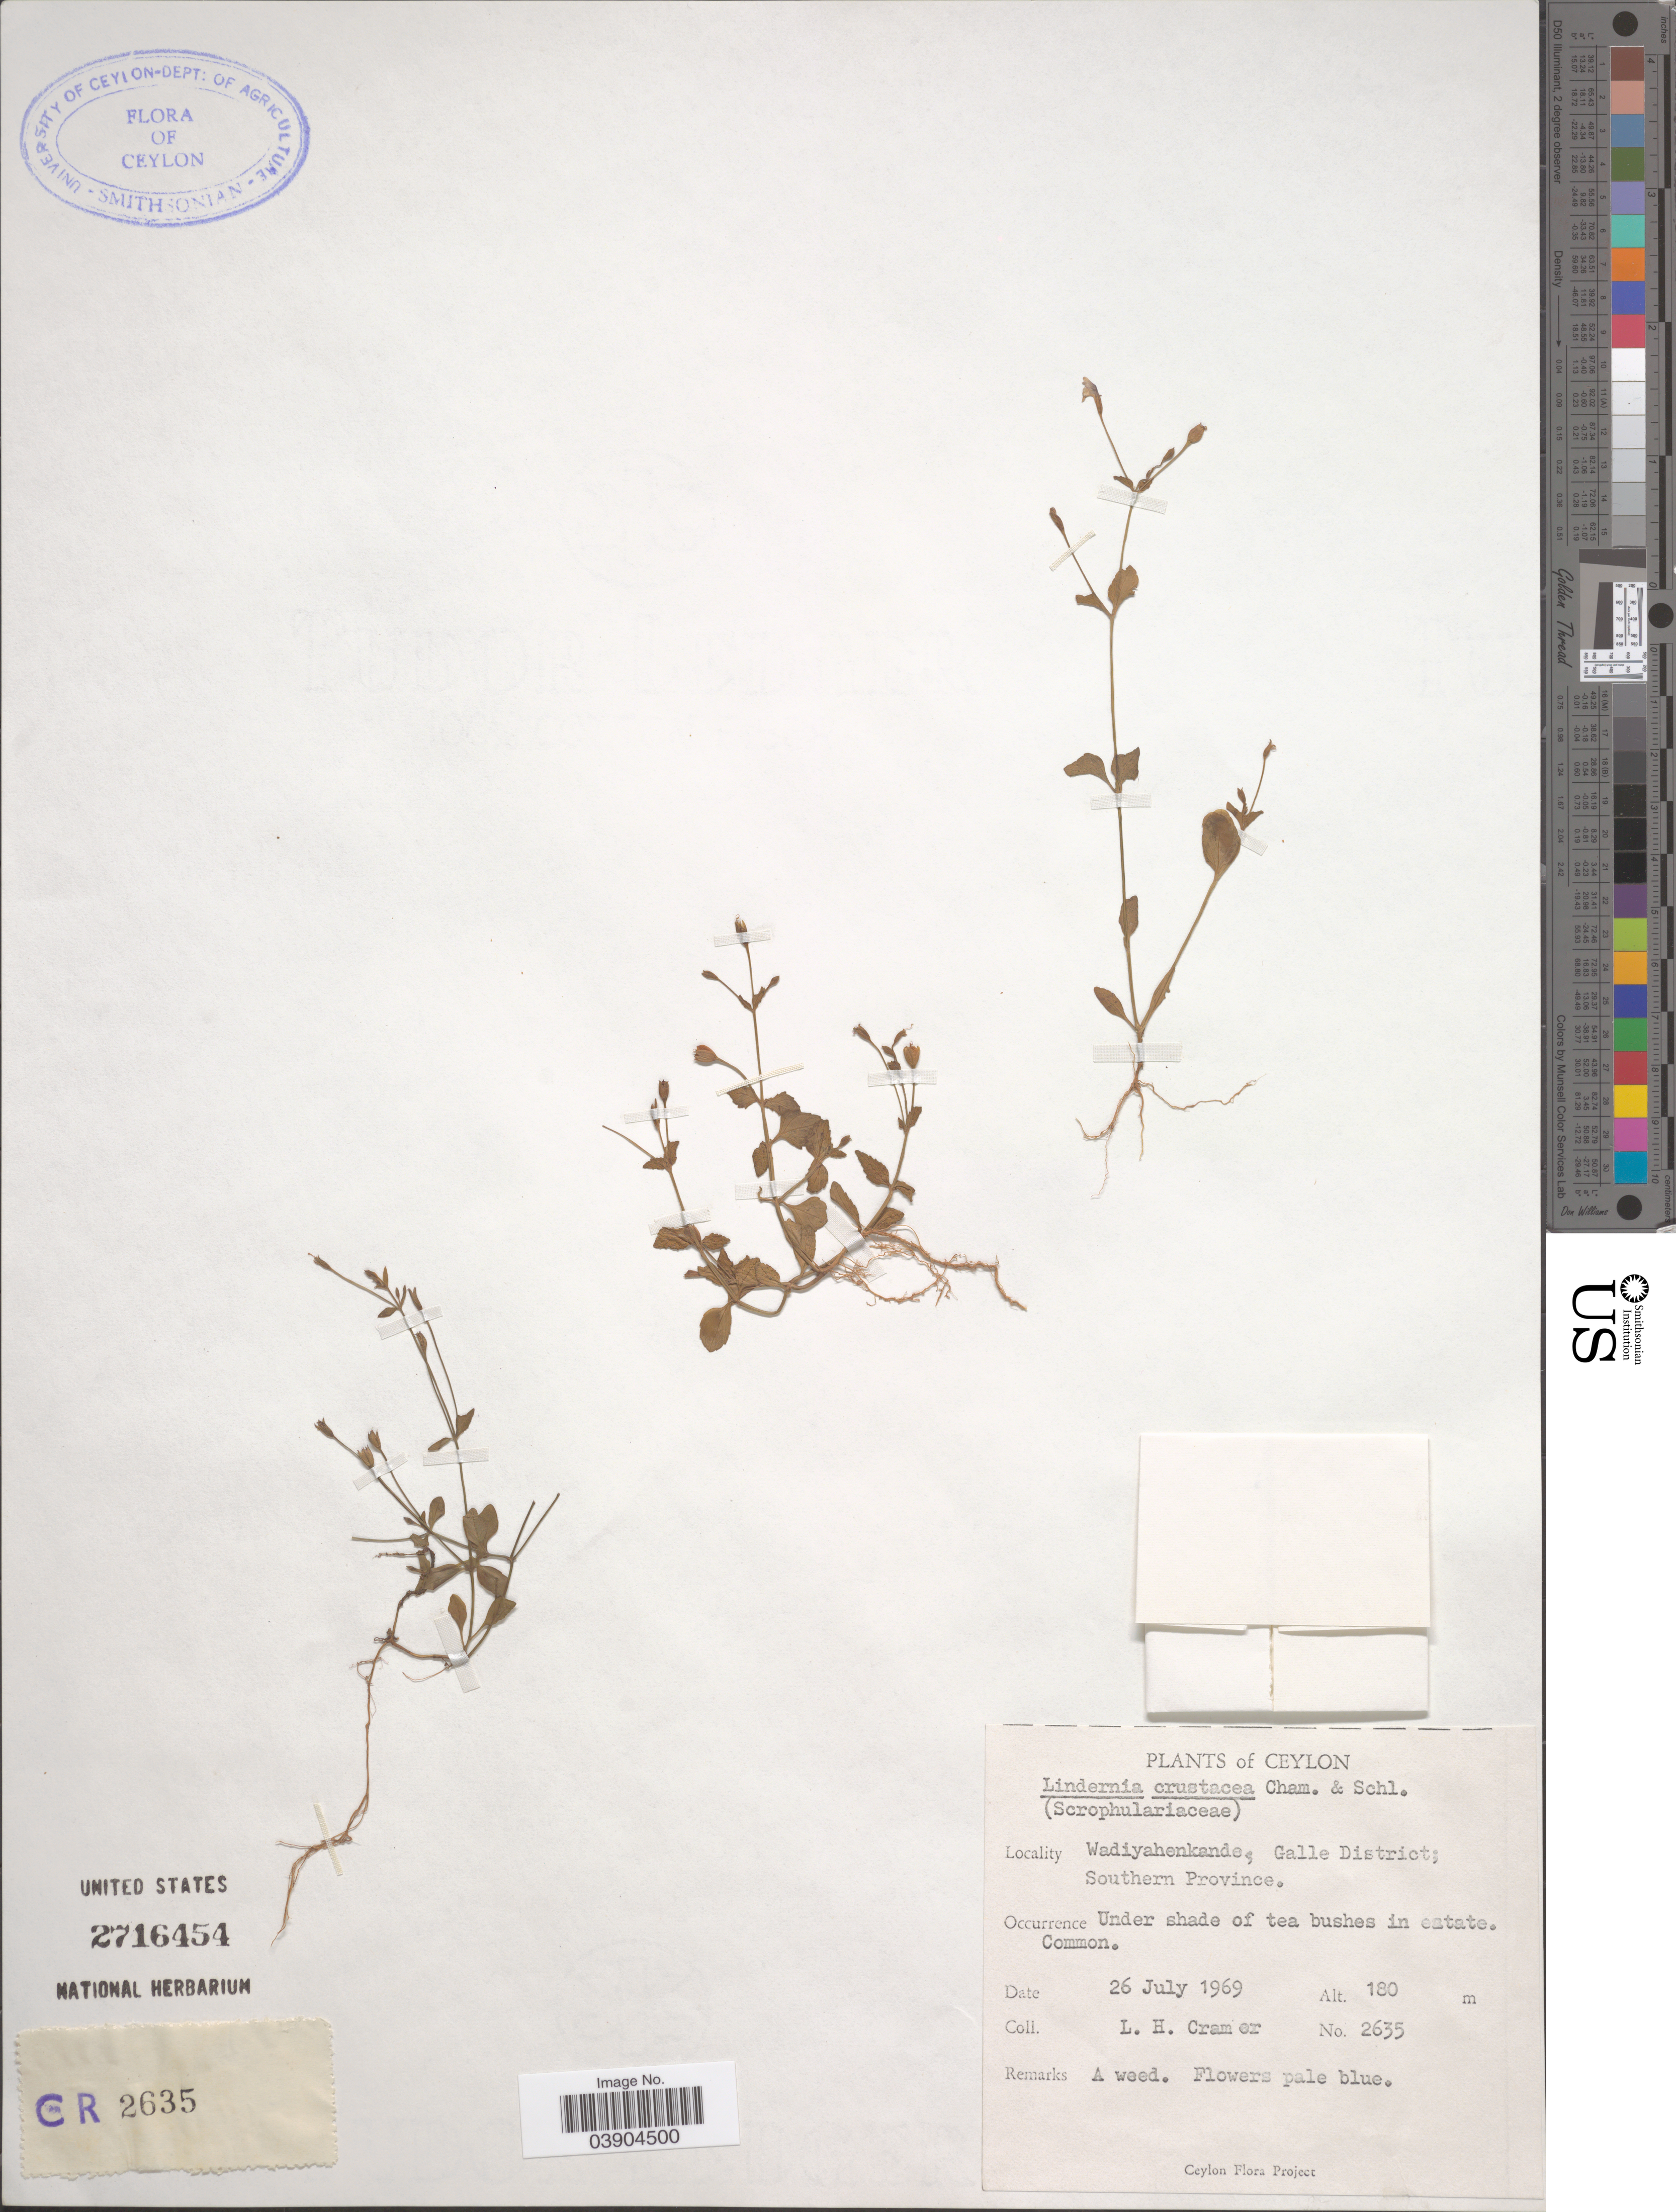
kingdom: Plantae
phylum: Tracheophyta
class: Magnoliopsida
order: Lamiales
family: Linderniaceae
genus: Lindernia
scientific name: Lindernia crustacea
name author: (L.) F. Muell.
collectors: L. H. Cramer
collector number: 2635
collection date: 1969-07-26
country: Sri Lanka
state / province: Southern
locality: Ceylon. Wadiyahenkande, Galle District.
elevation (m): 180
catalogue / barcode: US 2716454